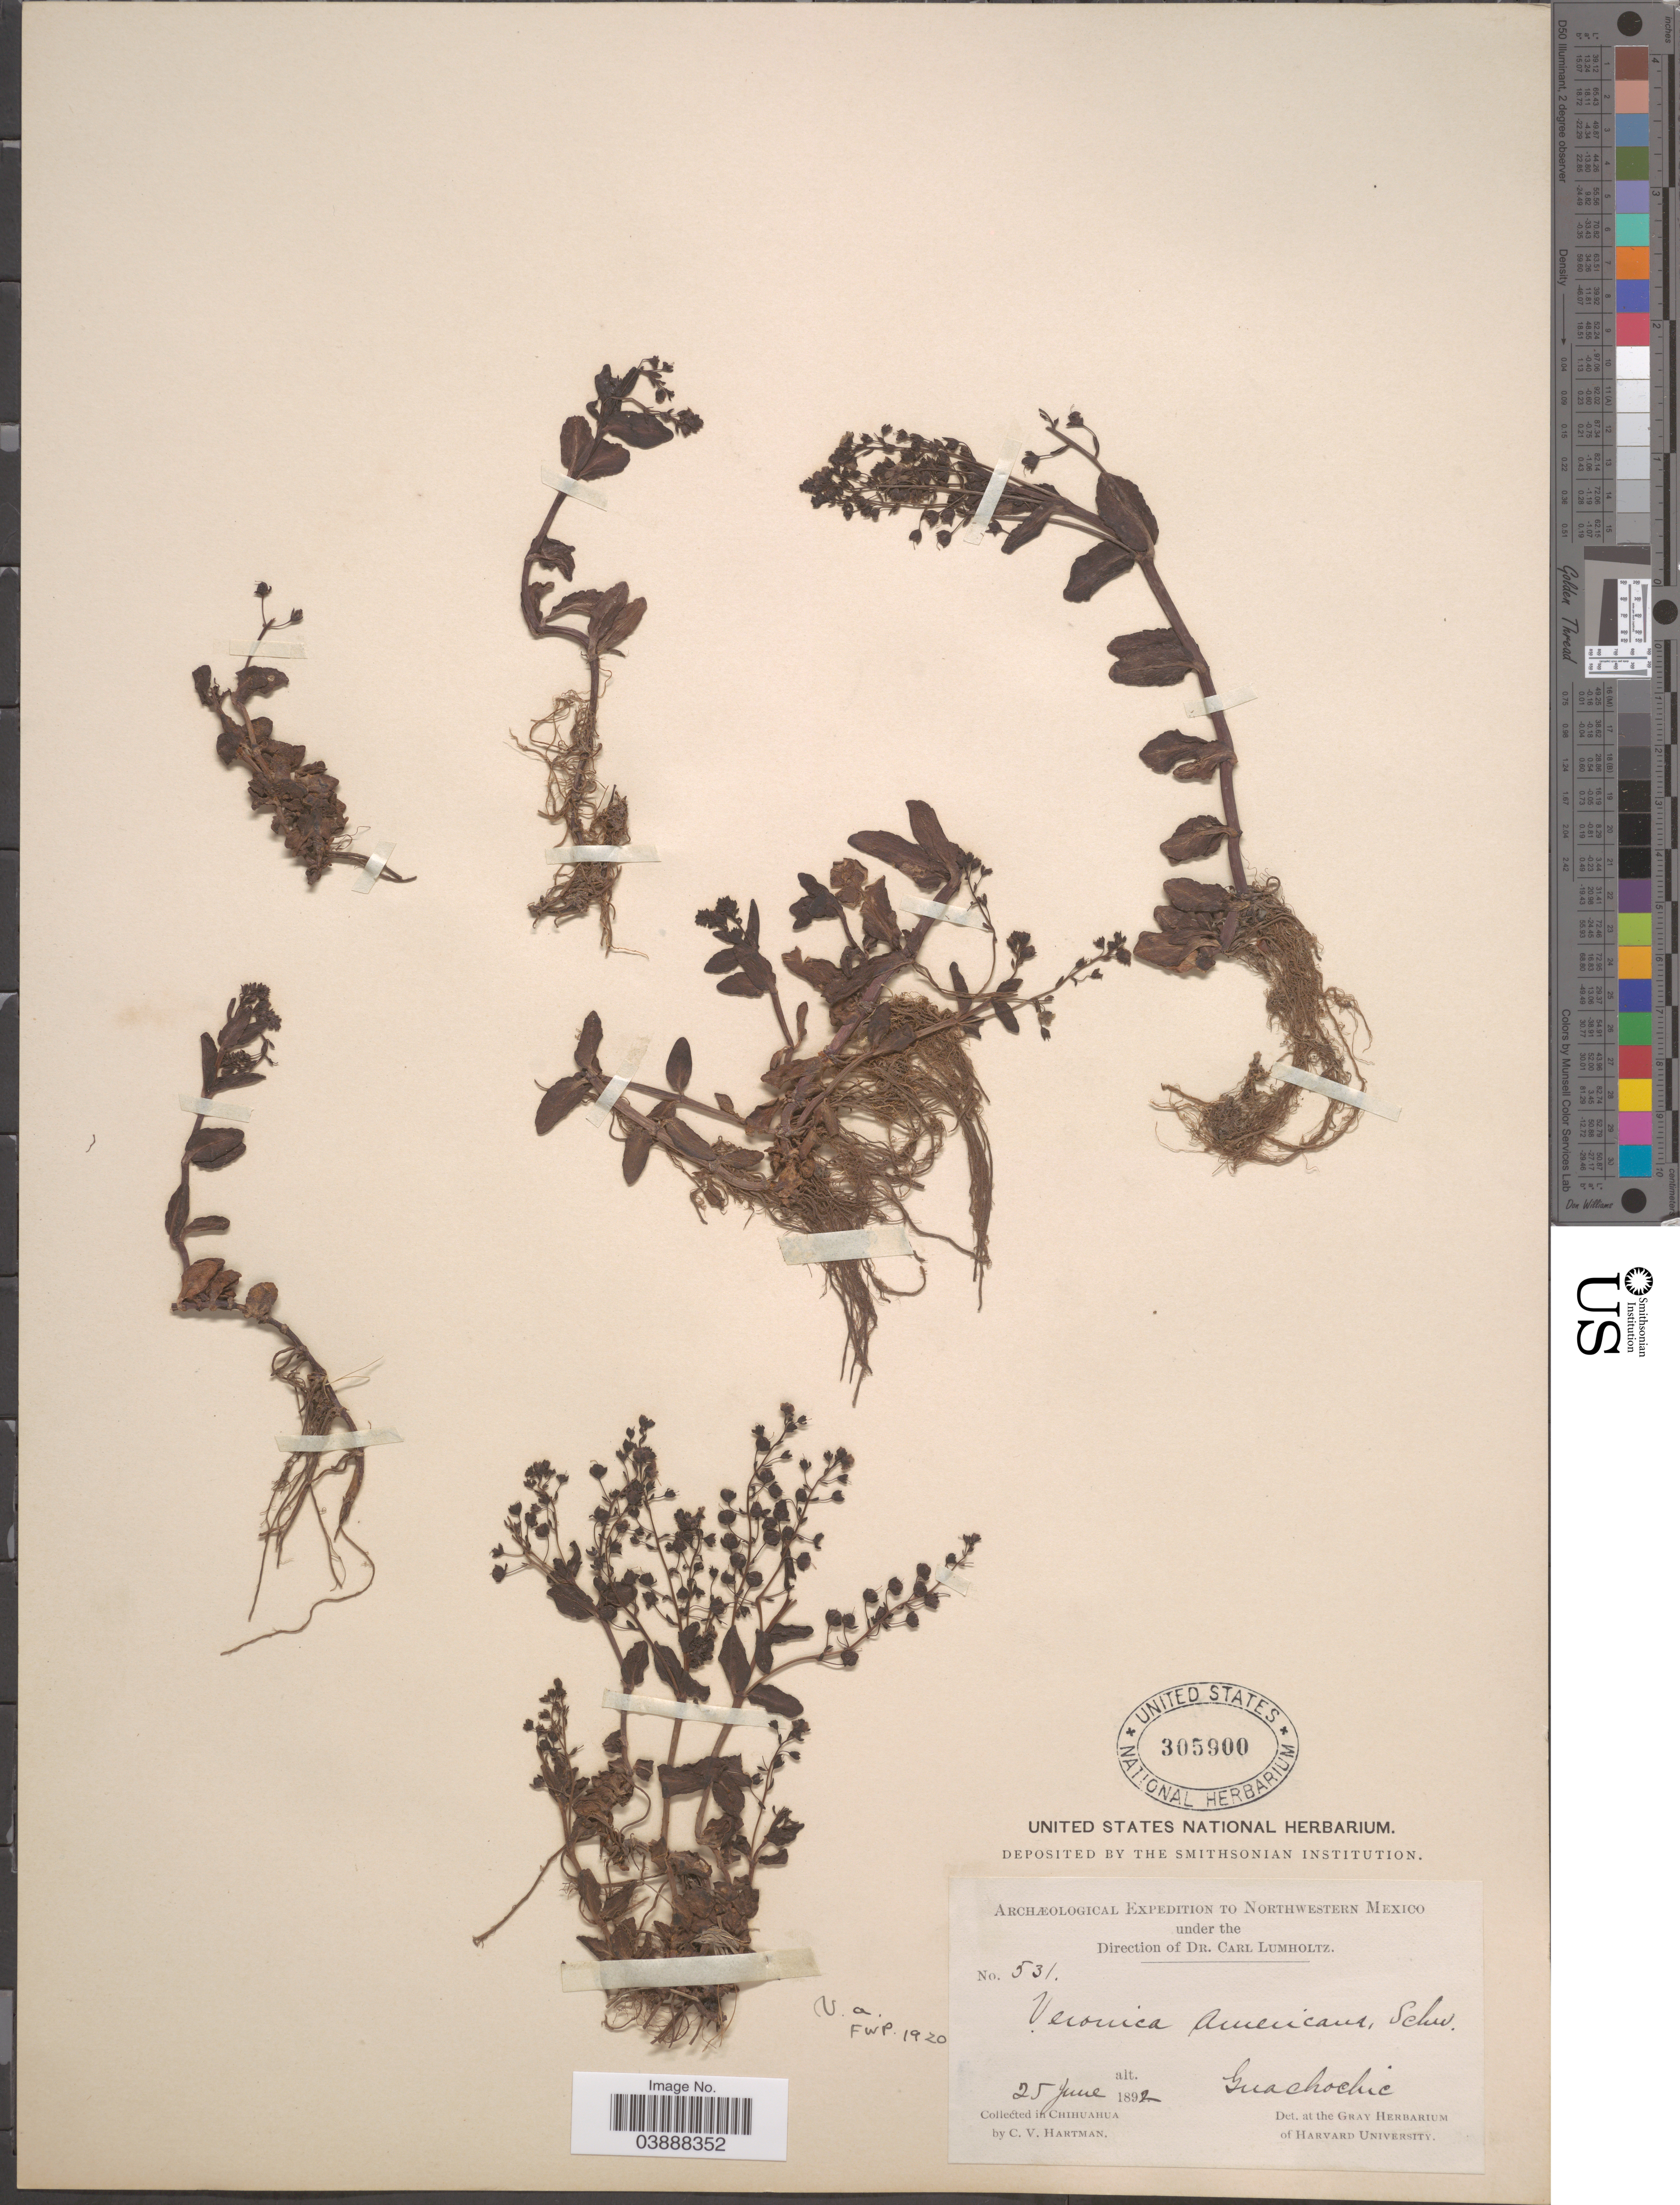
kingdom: Plantae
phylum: Tracheophyta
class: Magnoliopsida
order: Lamiales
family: Plantaginaceae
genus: Veronica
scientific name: Veronica americana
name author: Schwein. ex Benth.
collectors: C. V. Hartman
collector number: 531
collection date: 1892-06-25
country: Mexico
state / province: Chihuahua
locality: Northwestern Mexico. Guachochic.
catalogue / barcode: US 305900